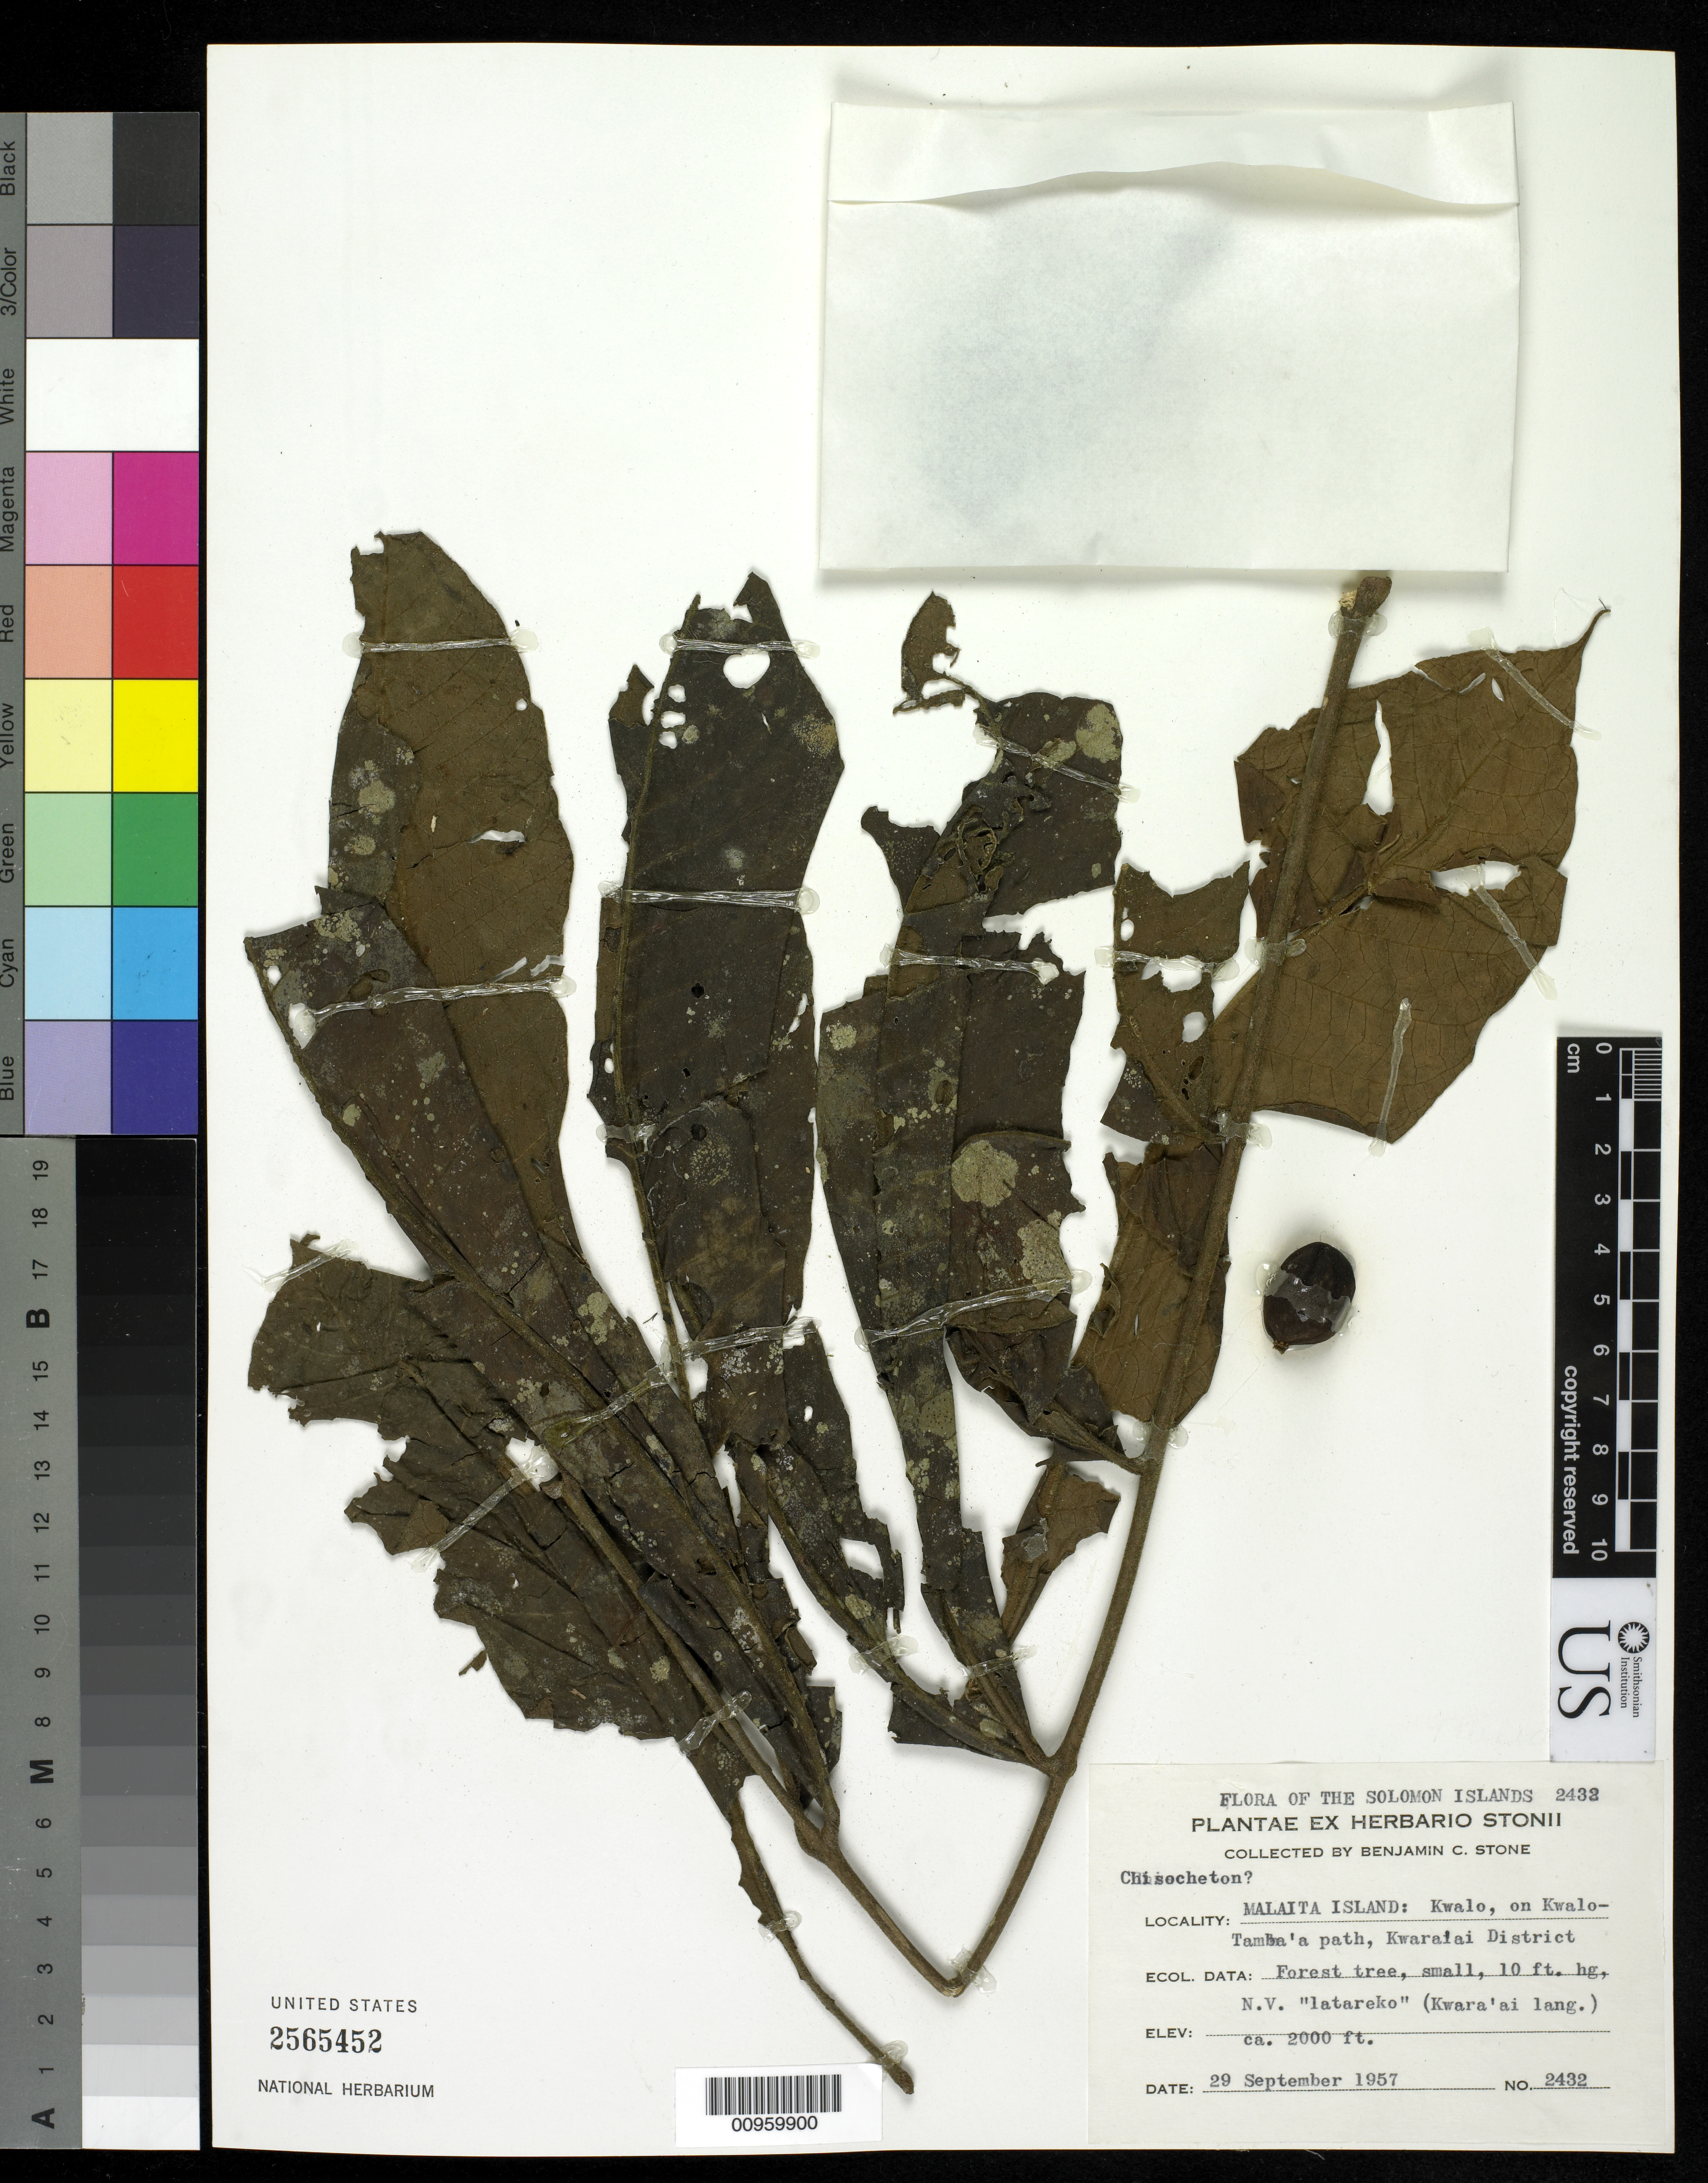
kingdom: Plantae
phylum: Tracheophyta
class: Magnoliopsida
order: Sapindales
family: Meliaceae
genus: Chisocheton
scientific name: Chisocheton sp.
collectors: B. C. Stone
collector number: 2432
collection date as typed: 29 Sep 1957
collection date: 1957-09-29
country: Solomon Islands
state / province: Malaita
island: Malaita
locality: Kwalo, on Kwalo-Tamba'a path, Kwaraiai District. Forest.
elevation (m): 610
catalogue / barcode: US 2565452